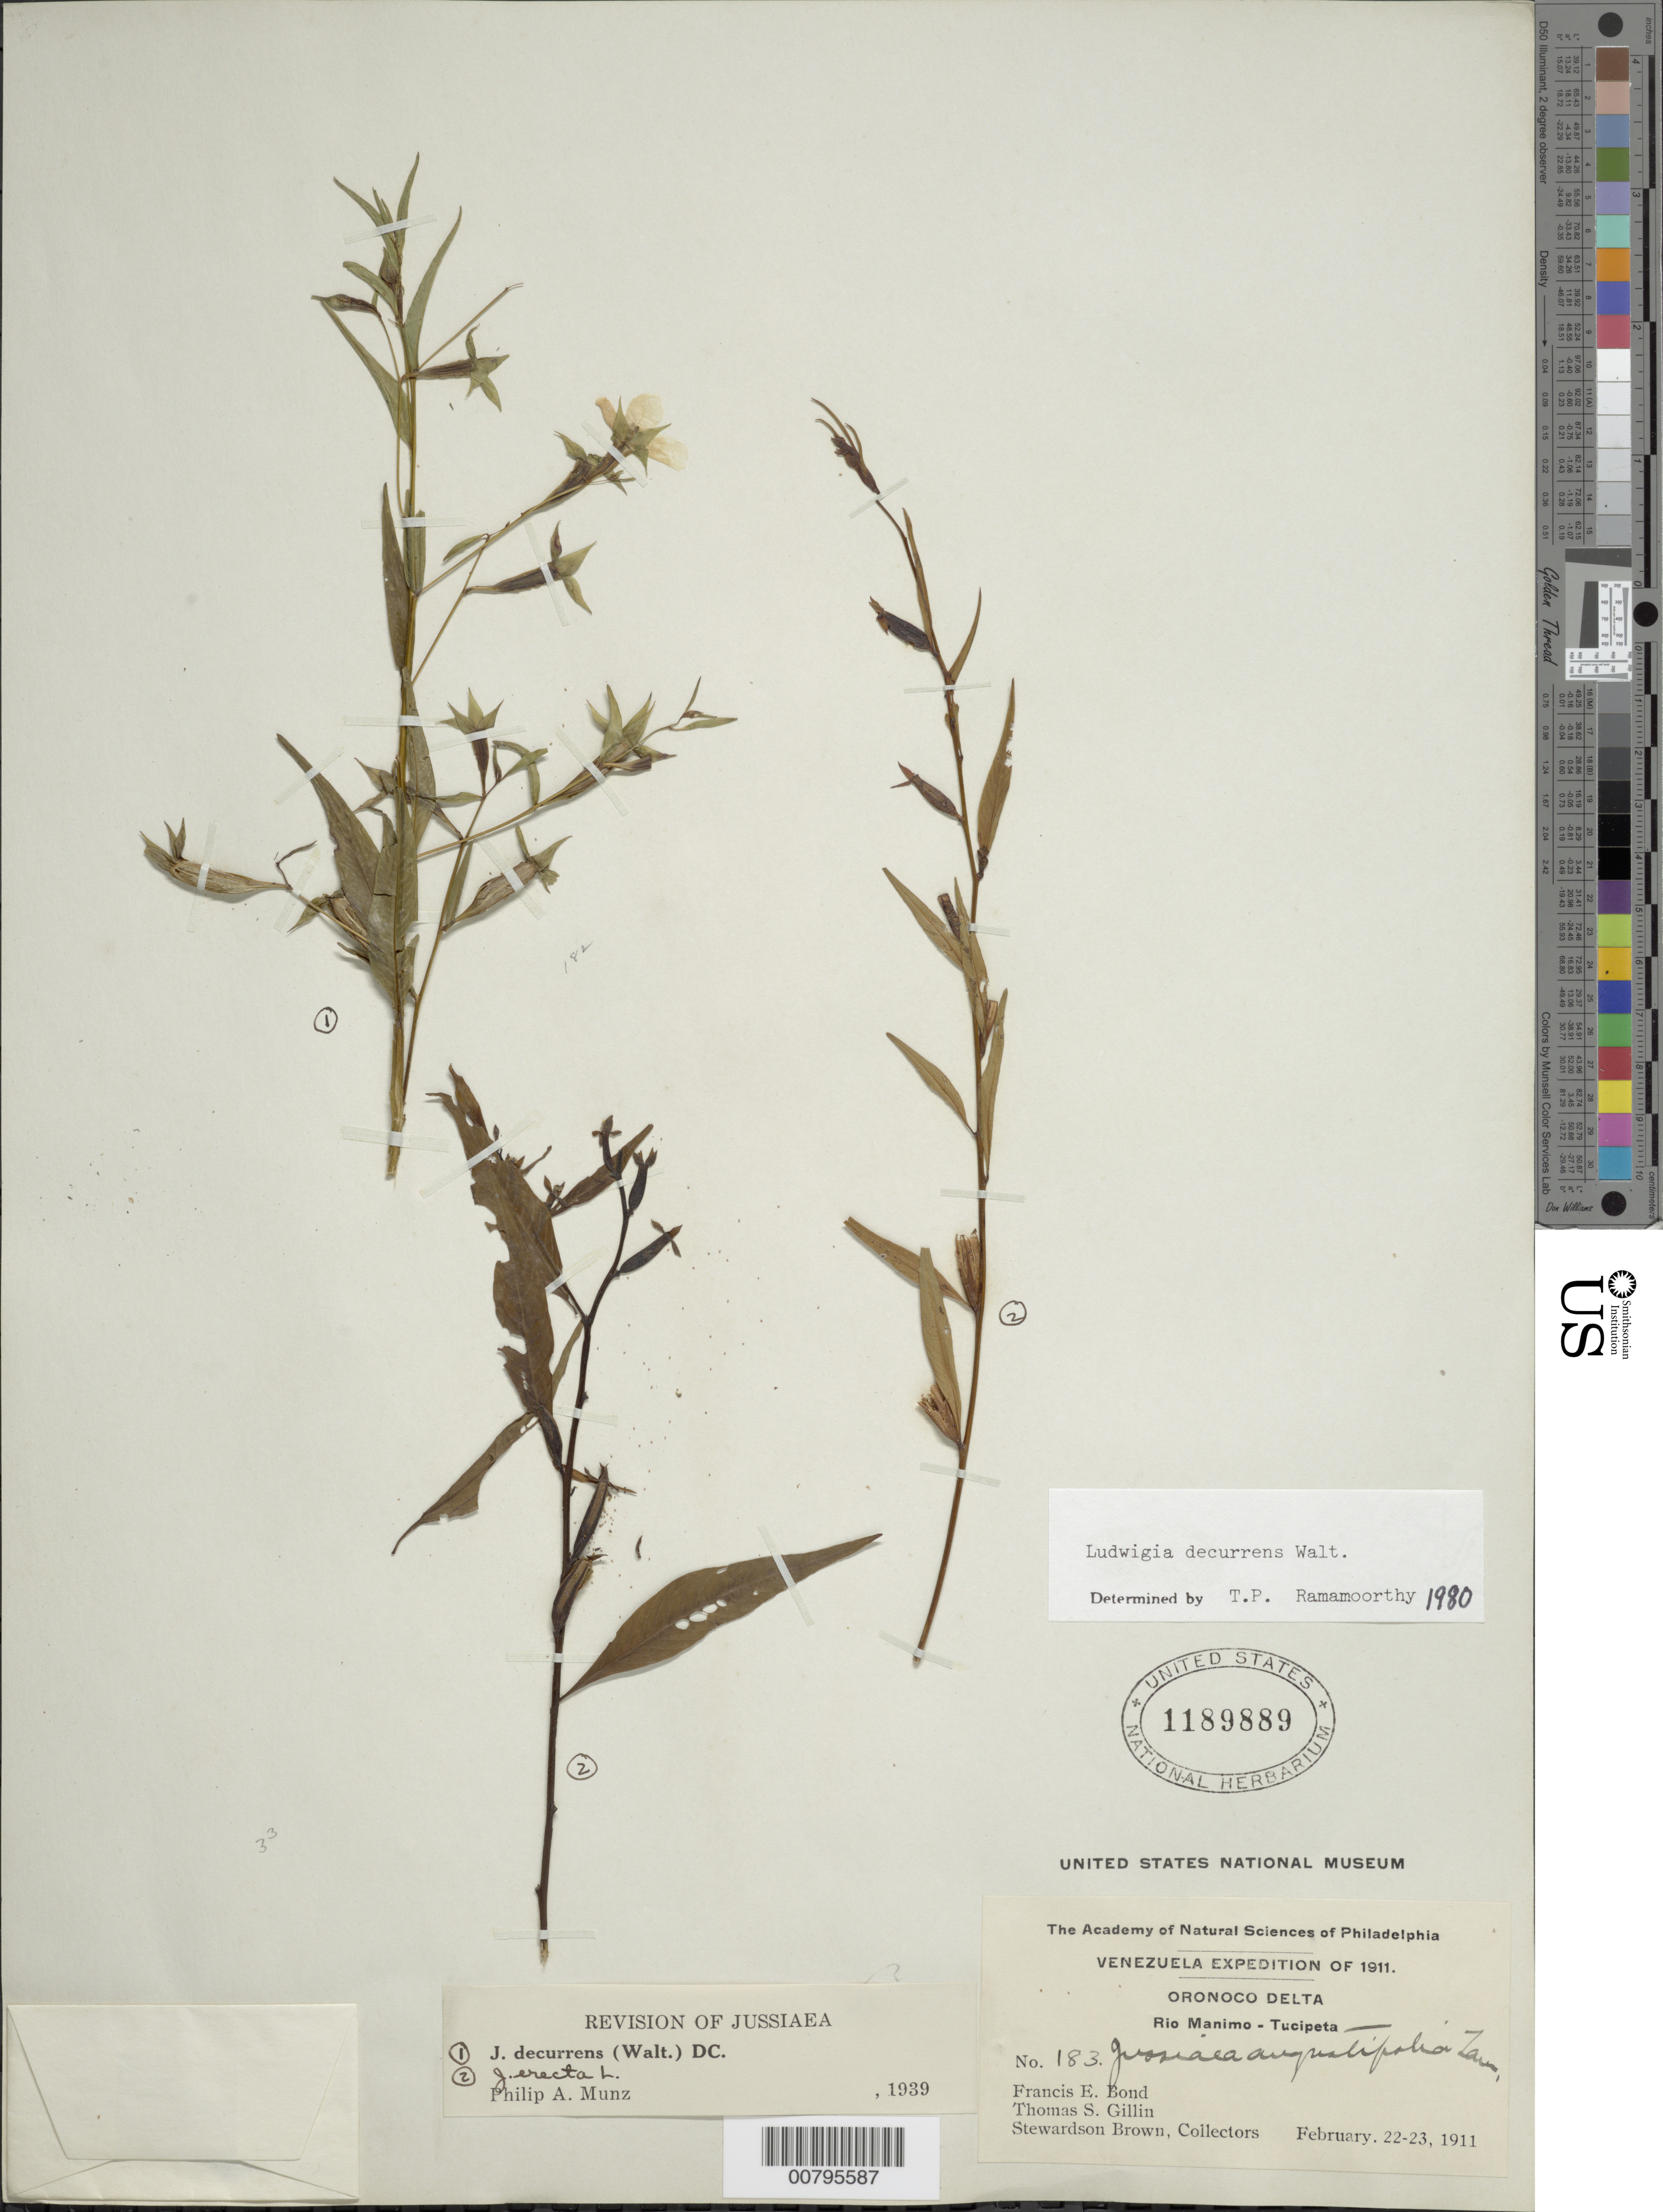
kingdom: Plantae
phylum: Tracheophyta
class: Magnoliopsida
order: Myrtales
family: Onagraceae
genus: Ludwigia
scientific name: Ludwigia decurrens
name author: Walter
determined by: Ramamoorthy, T. P.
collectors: F. Bond, T. Gillin & S. Brown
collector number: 183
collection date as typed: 22-23 February 1911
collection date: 1911-02-22/1911-02-23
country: Venezuela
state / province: Delta Amacuro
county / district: Tucupita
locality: Orinoco Delta, Cano Manamo near Tucupita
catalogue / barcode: US 1189889